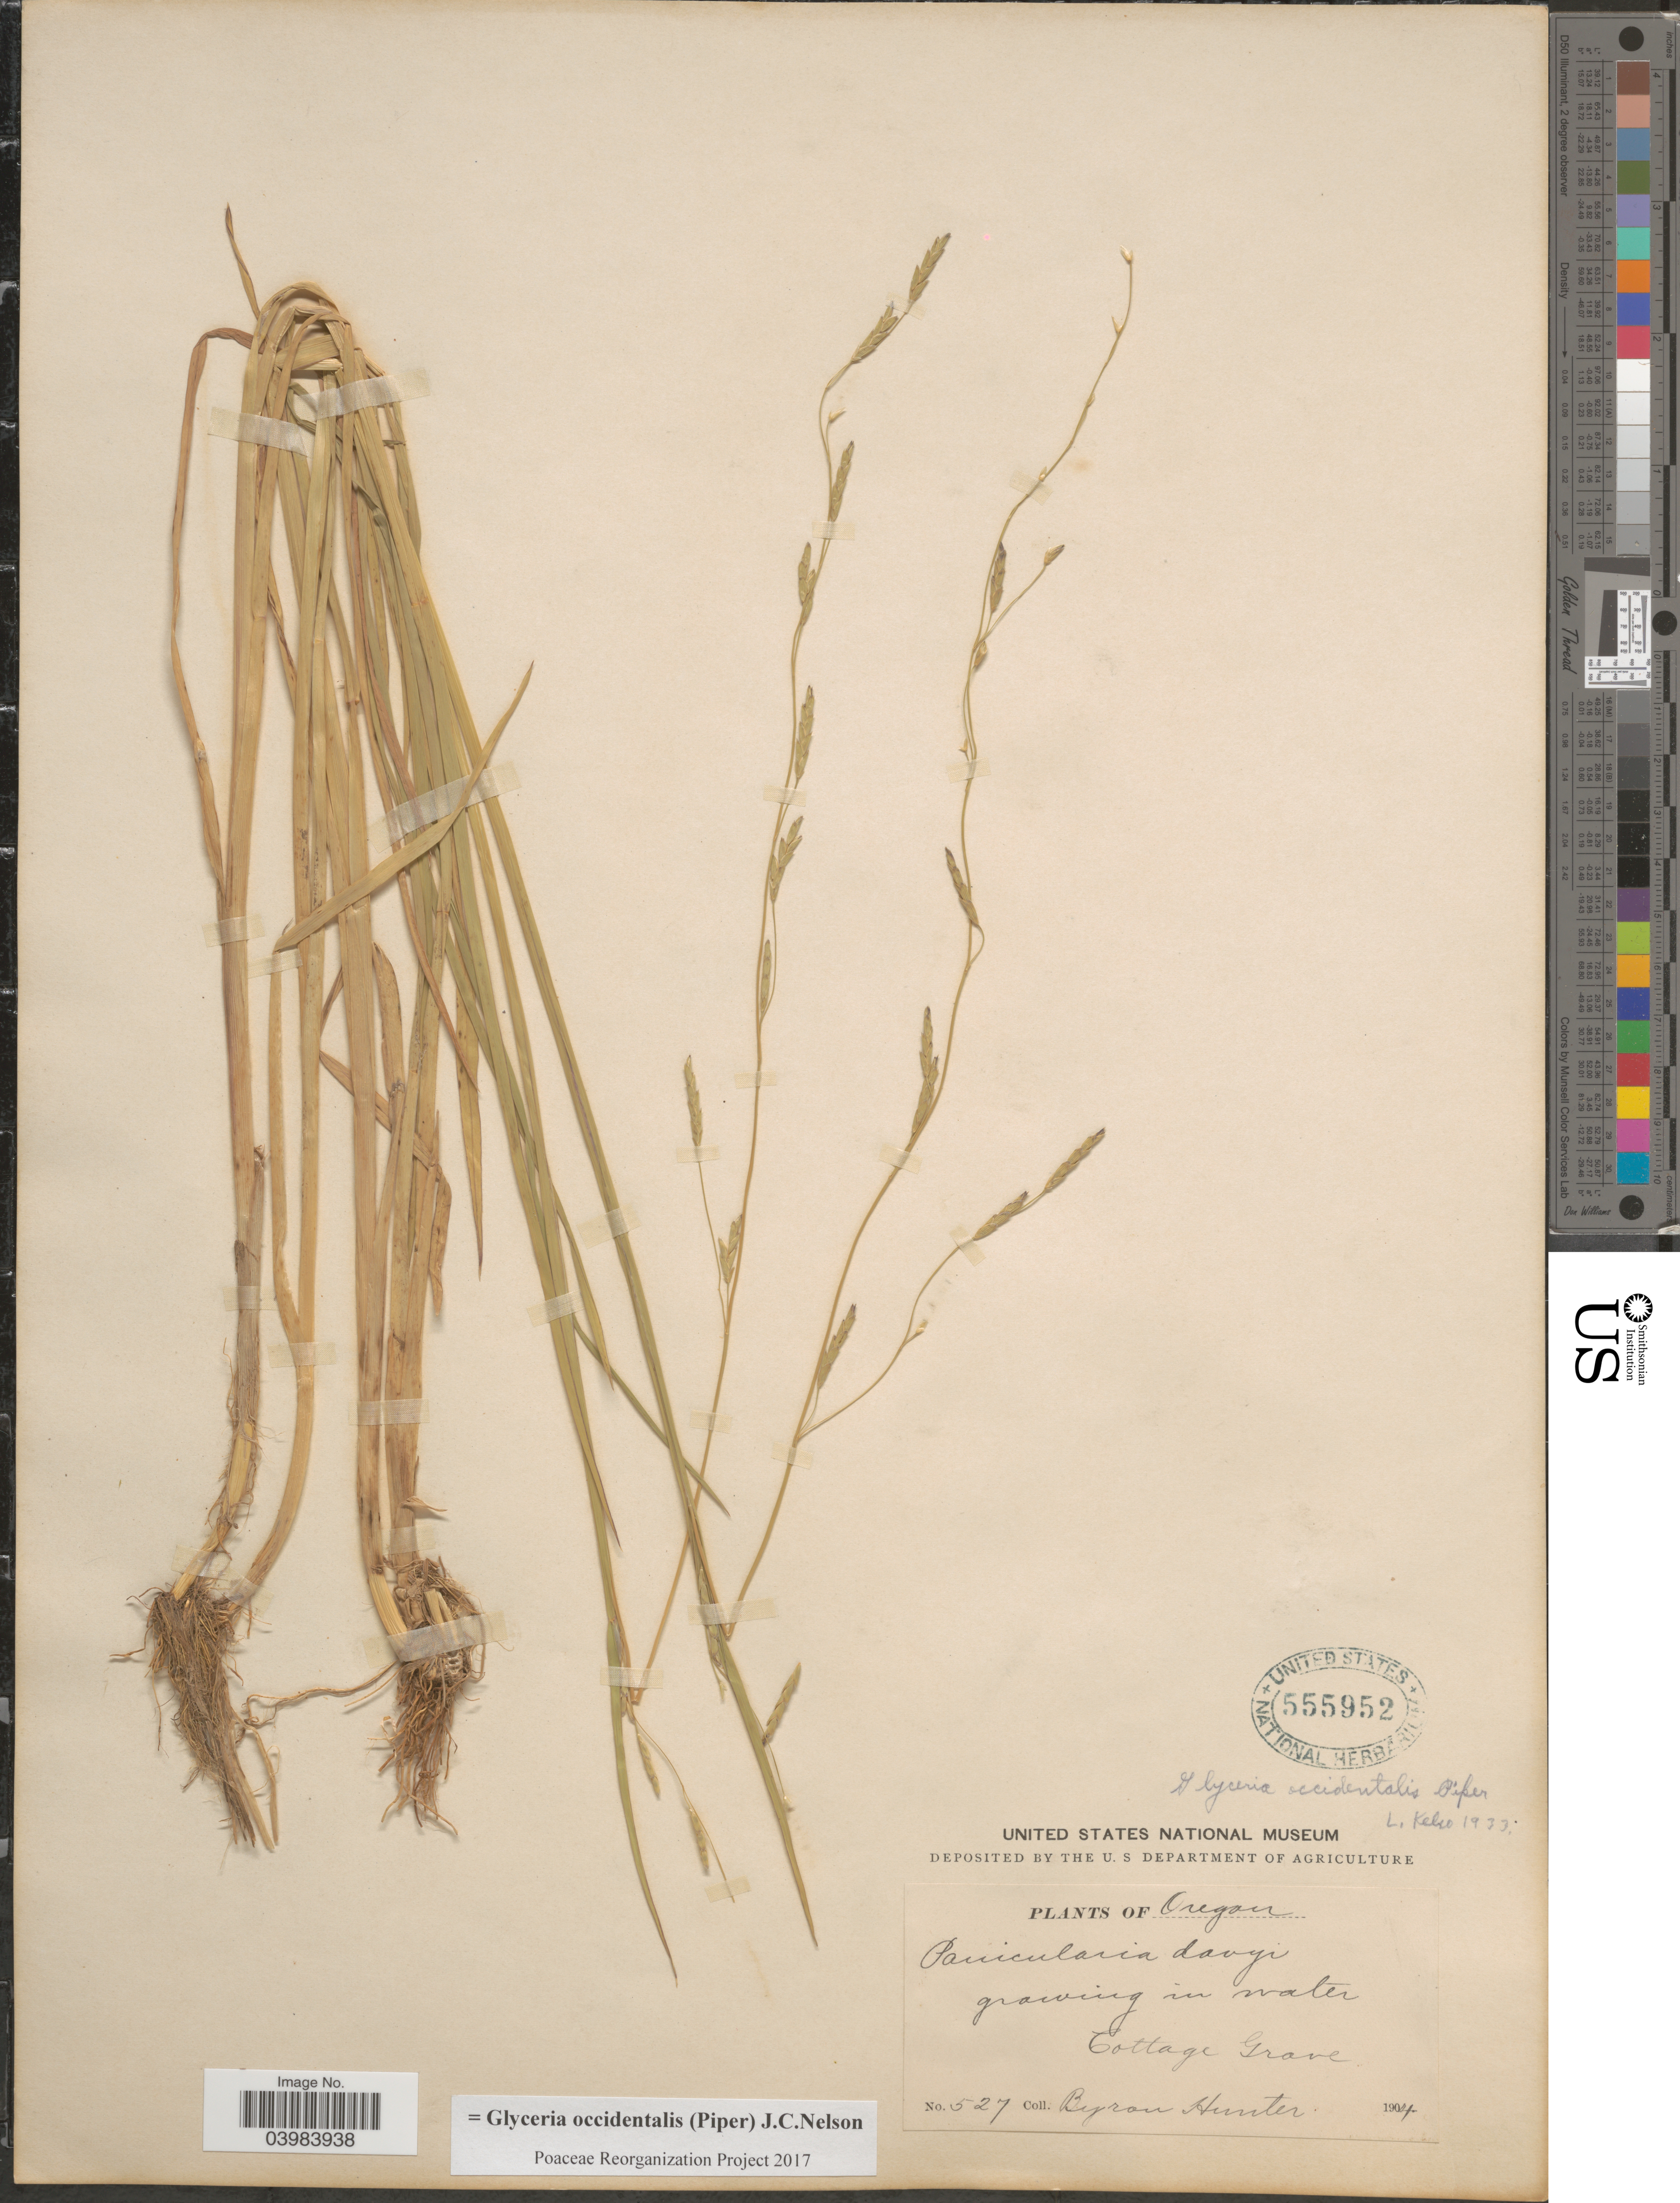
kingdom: Plantae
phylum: Tracheophyta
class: Liliopsida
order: Poales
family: Poaceae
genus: Glyceria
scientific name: Glyceria occidentalis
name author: (Piper) J.C. Nelson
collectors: B. Hunter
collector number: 527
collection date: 1904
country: United States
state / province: Oregon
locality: Cottage Grove.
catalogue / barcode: US 555952